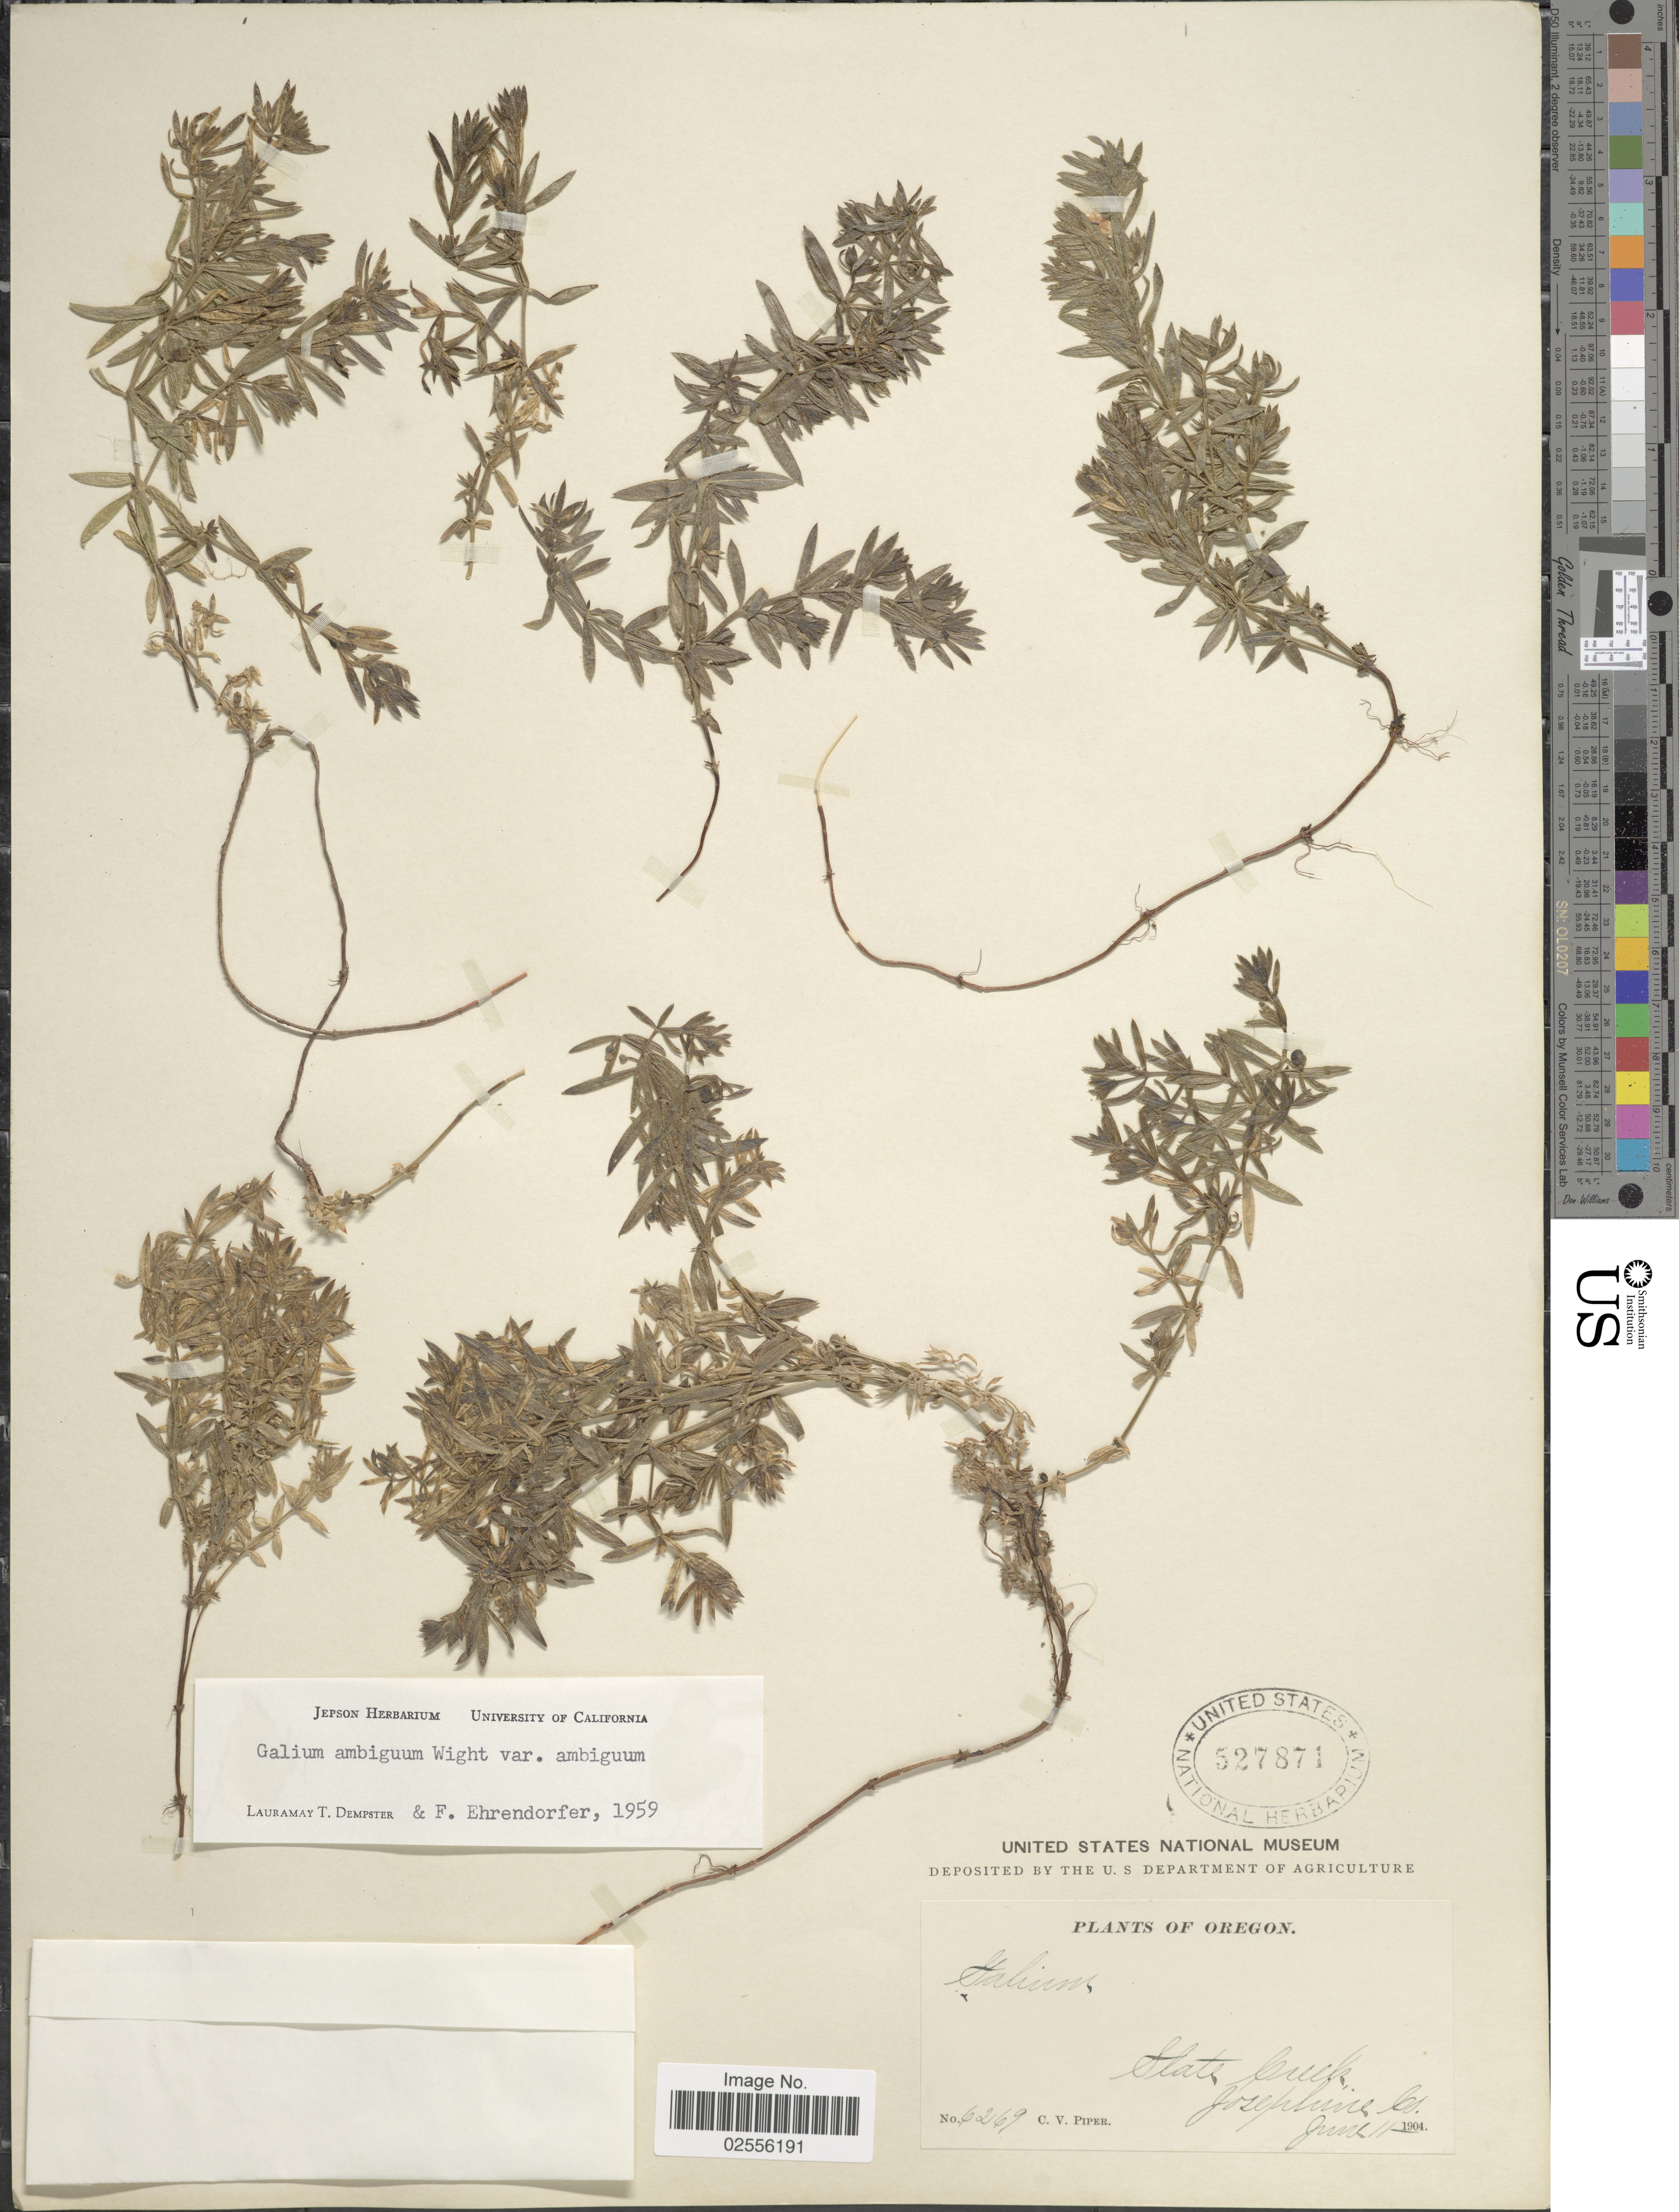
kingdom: Plantae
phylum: Tracheophyta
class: Magnoliopsida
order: Gentianales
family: Rubiaceae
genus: Galium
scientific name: Galium ambiguum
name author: W. Wight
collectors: C. V. Piper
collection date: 1904-06-11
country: United States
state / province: Oregon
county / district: Josephine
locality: State Creek, Josephine Co.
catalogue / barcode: US 527871